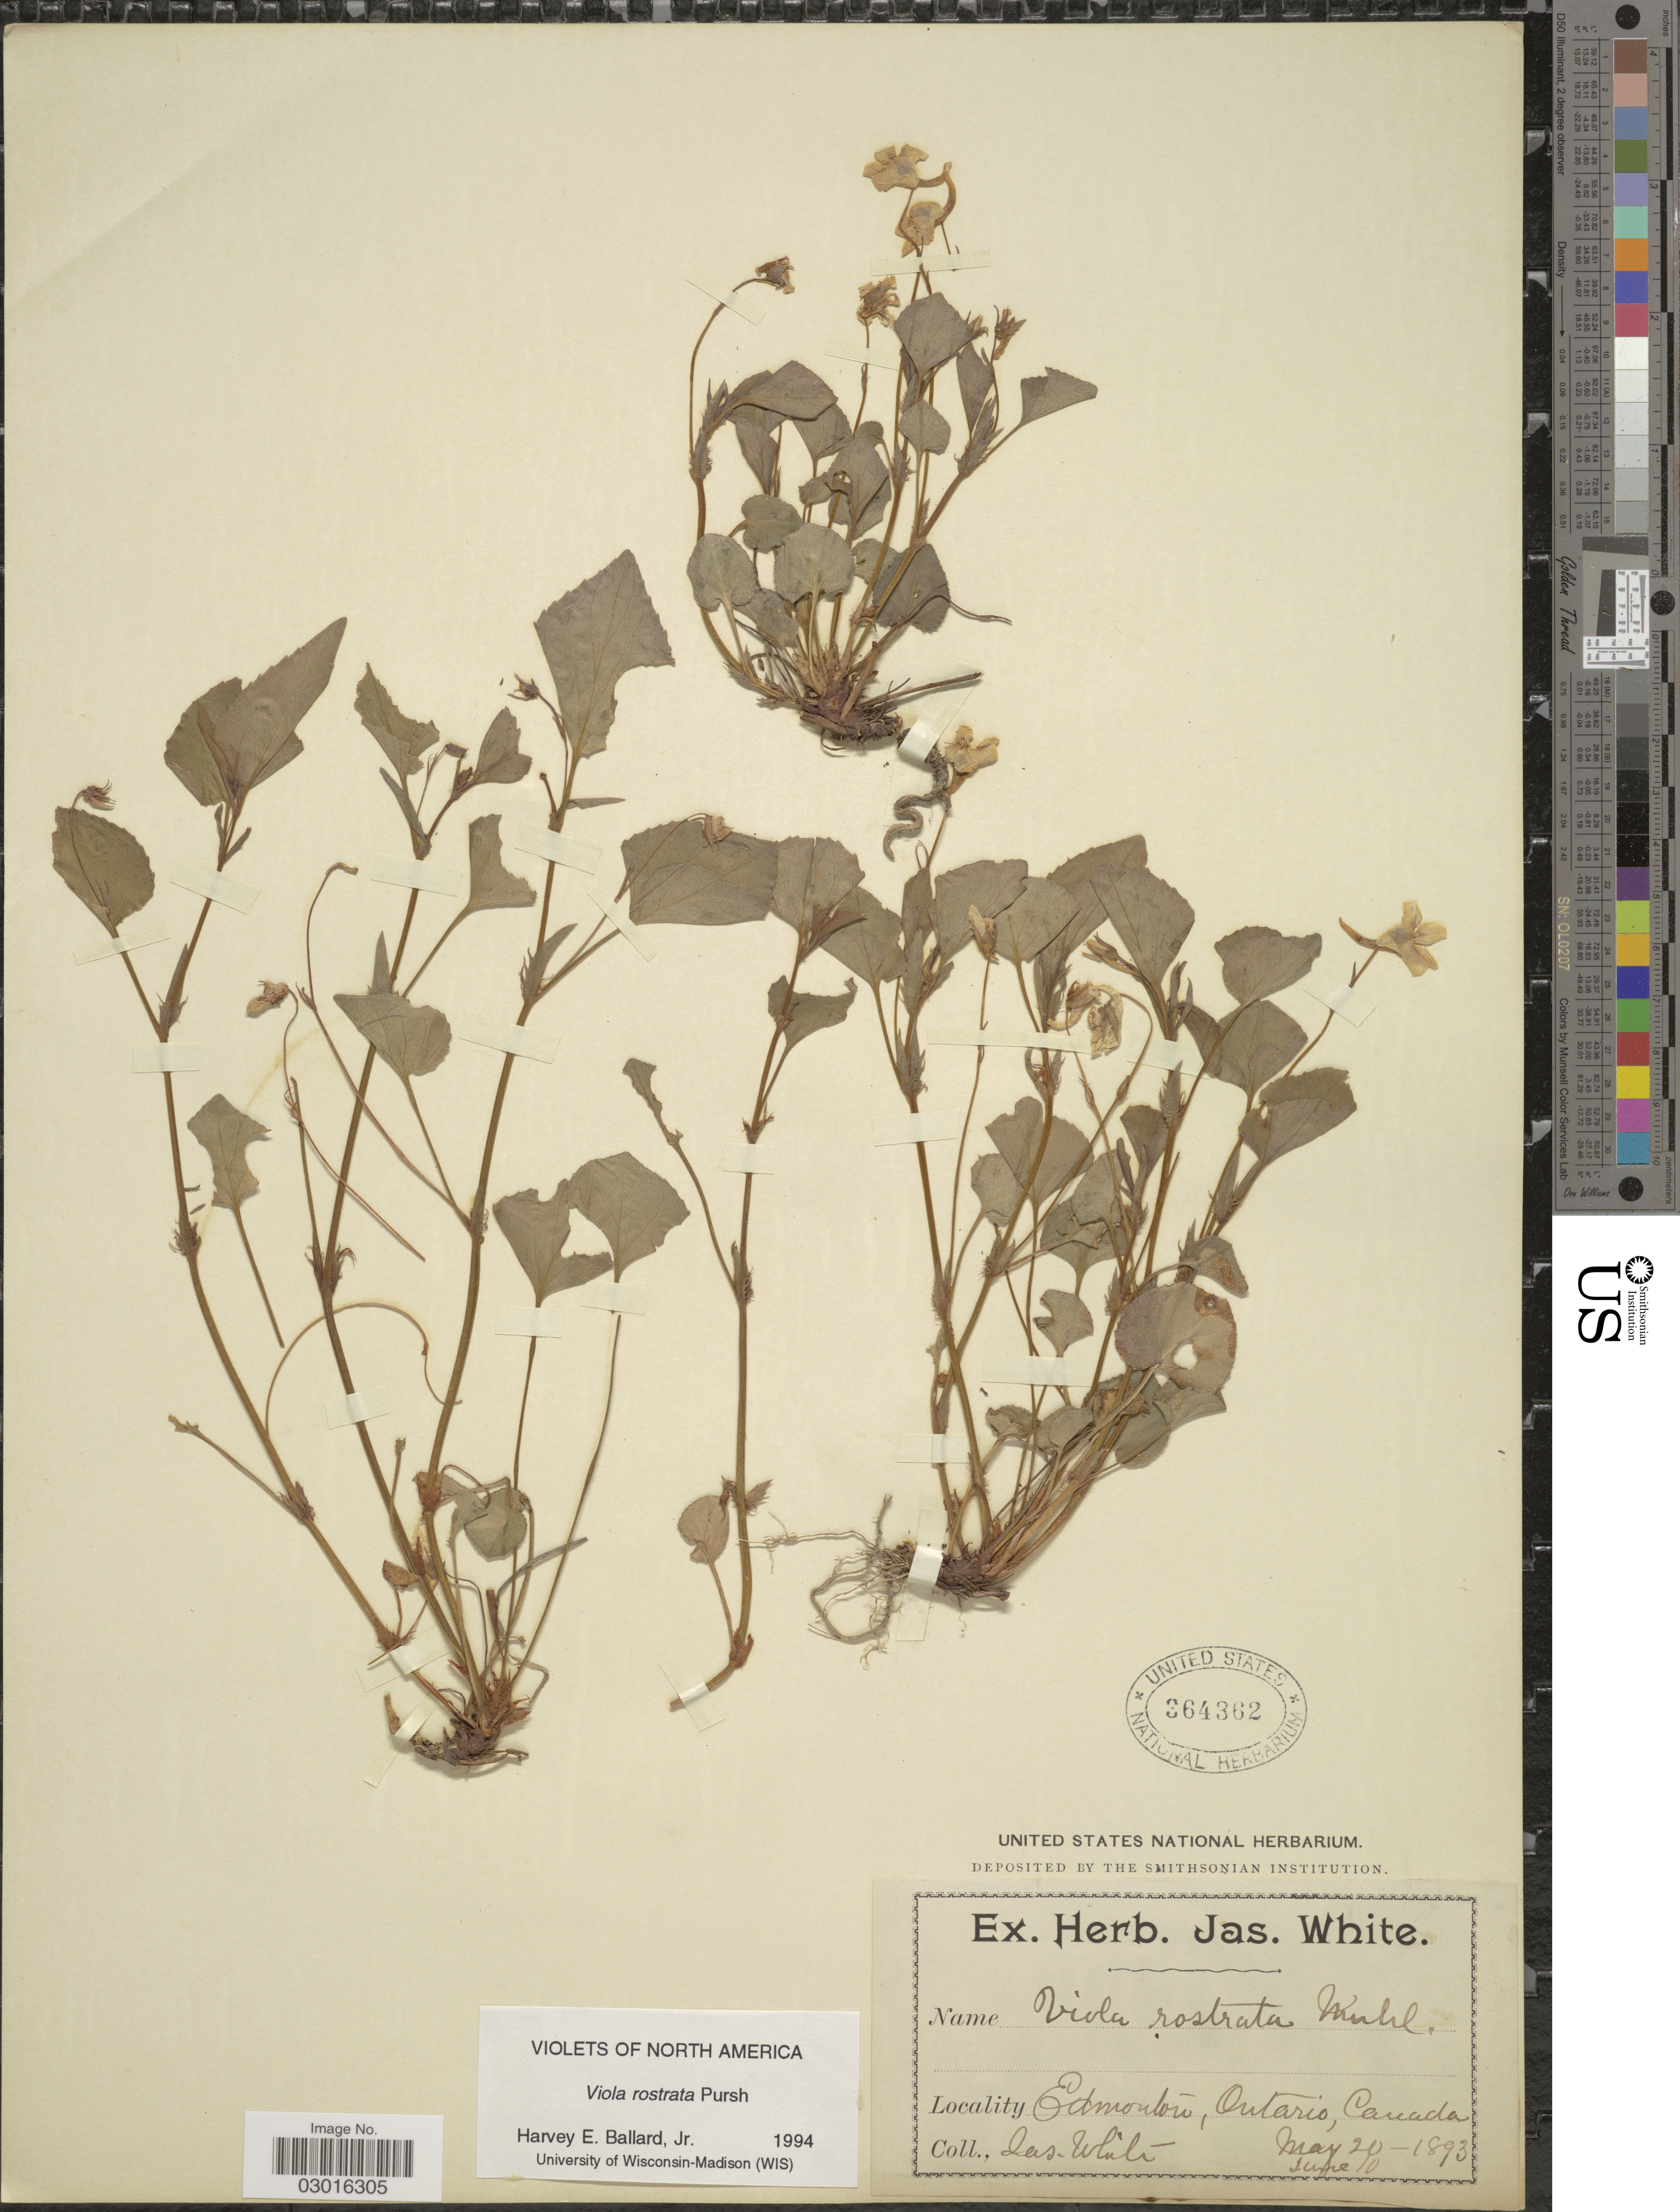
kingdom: Plantae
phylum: Tracheophyta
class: Magnoliopsida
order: Malpighiales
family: Violaceae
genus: Viola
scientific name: Viola rostrata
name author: Pursh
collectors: L. White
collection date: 1893-05-20/1893-06-10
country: Canada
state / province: Ontario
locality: Edmonton.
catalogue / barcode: US 364362